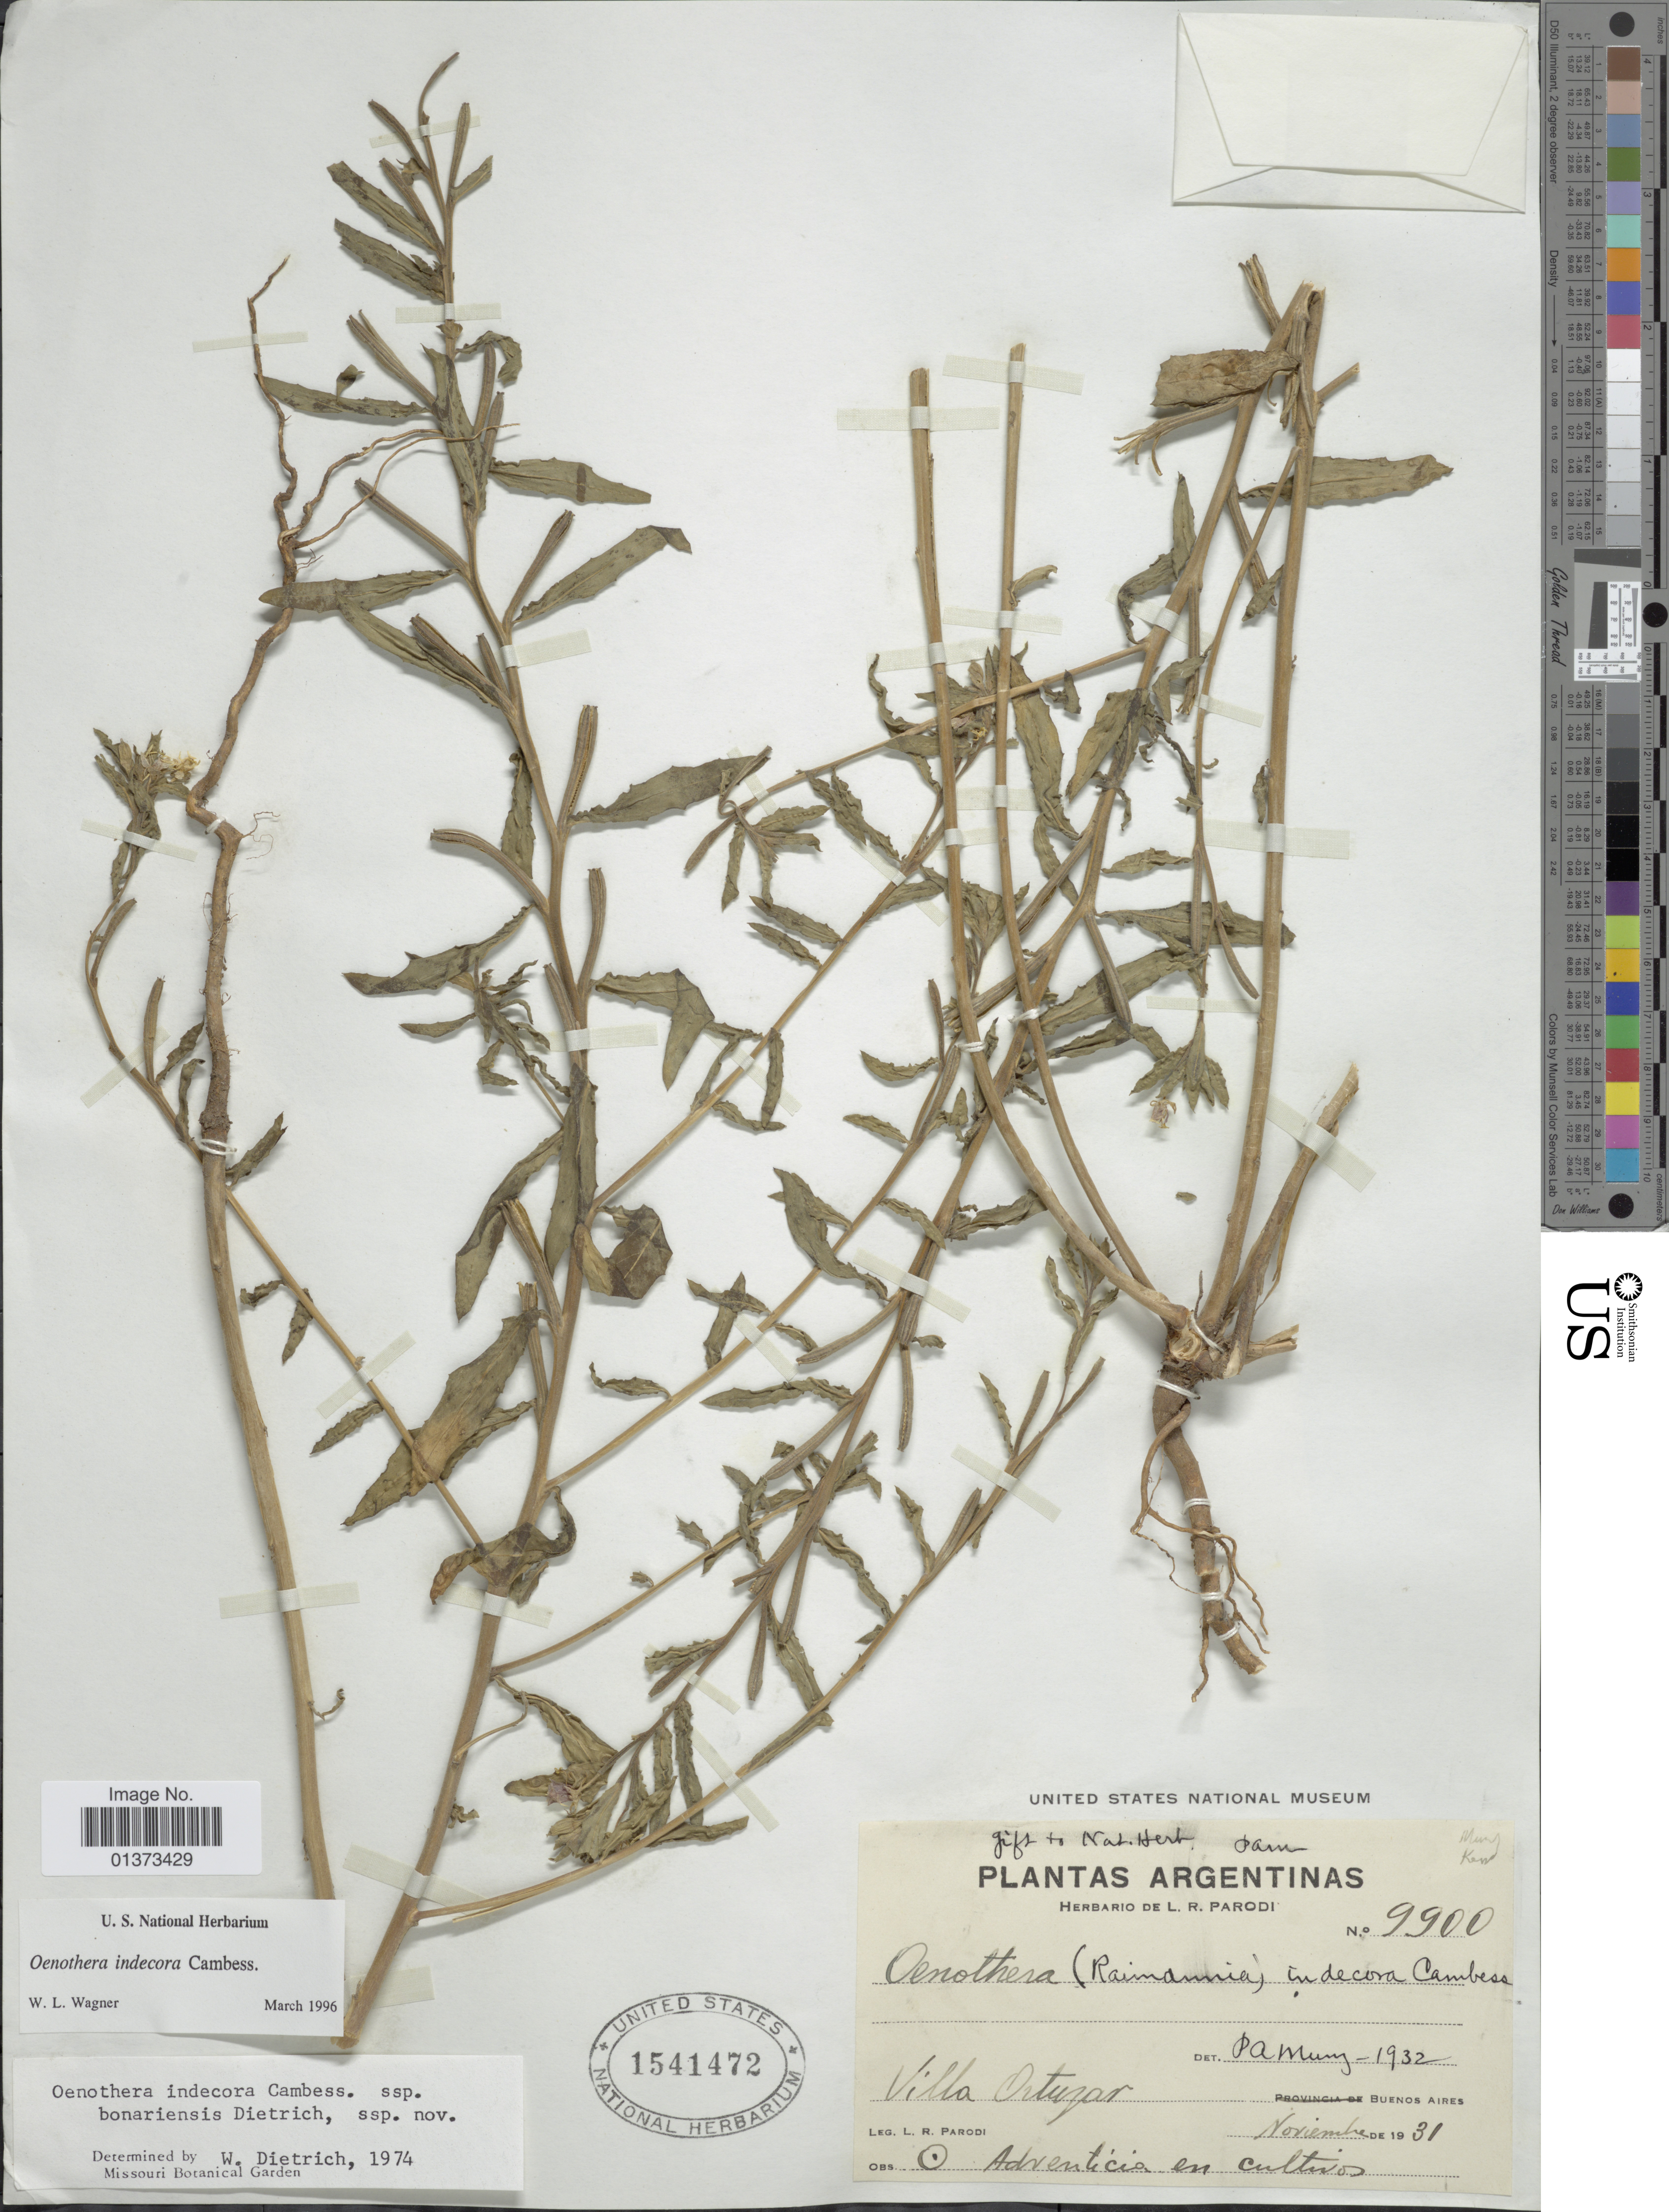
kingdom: Plantae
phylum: Tracheophyta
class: Magnoliopsida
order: Myrtales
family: Onagraceae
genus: Oenothera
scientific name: Oenothera indecora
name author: Cambess.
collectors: L. R. Parodi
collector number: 9900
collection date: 1931-11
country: Argentina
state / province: Buenos Aires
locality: Villa Ortuzar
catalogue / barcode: US 1541472